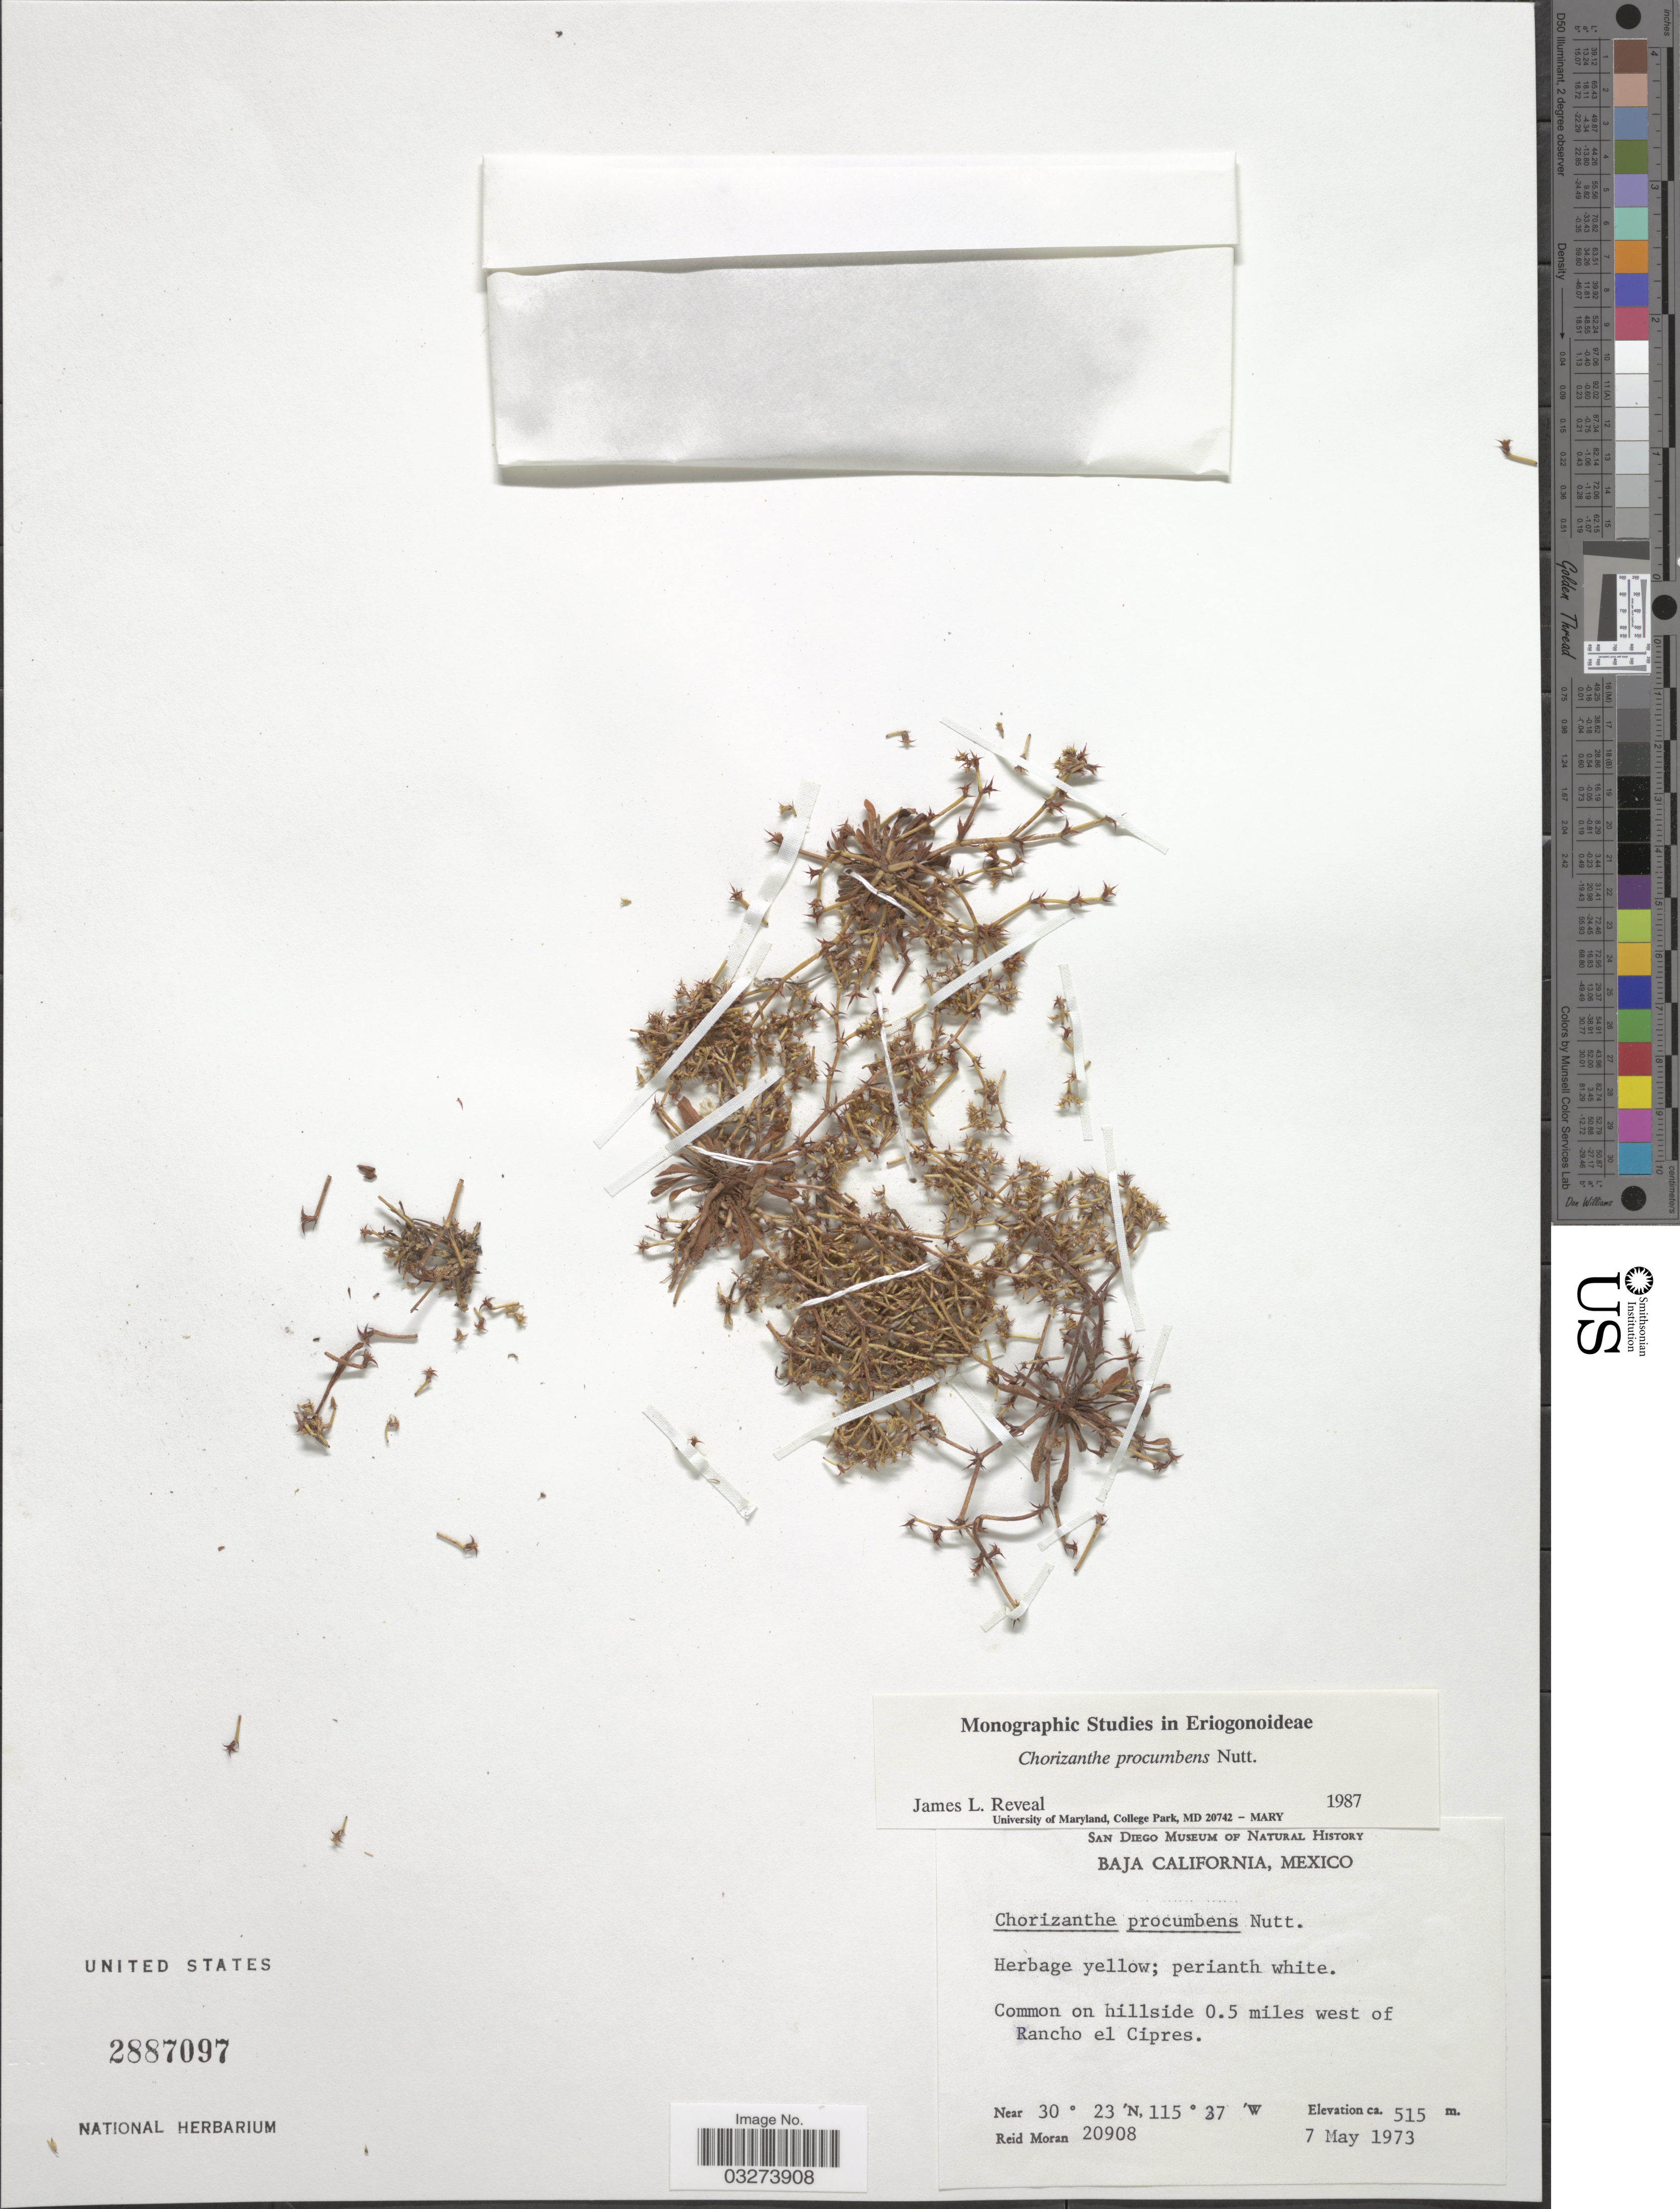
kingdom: Plantae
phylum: Tracheophyta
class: Magnoliopsida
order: Caryophyllales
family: Polygonaceae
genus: Chorizanthe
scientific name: Chorizanthe procumbens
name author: Nutt.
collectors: R. Moran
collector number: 20908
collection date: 1973-05-07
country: Mexico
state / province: Baja California Norte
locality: Common on hillside 0.5 miles west of Rancho el Cipres.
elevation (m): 515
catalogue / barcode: US 2887097